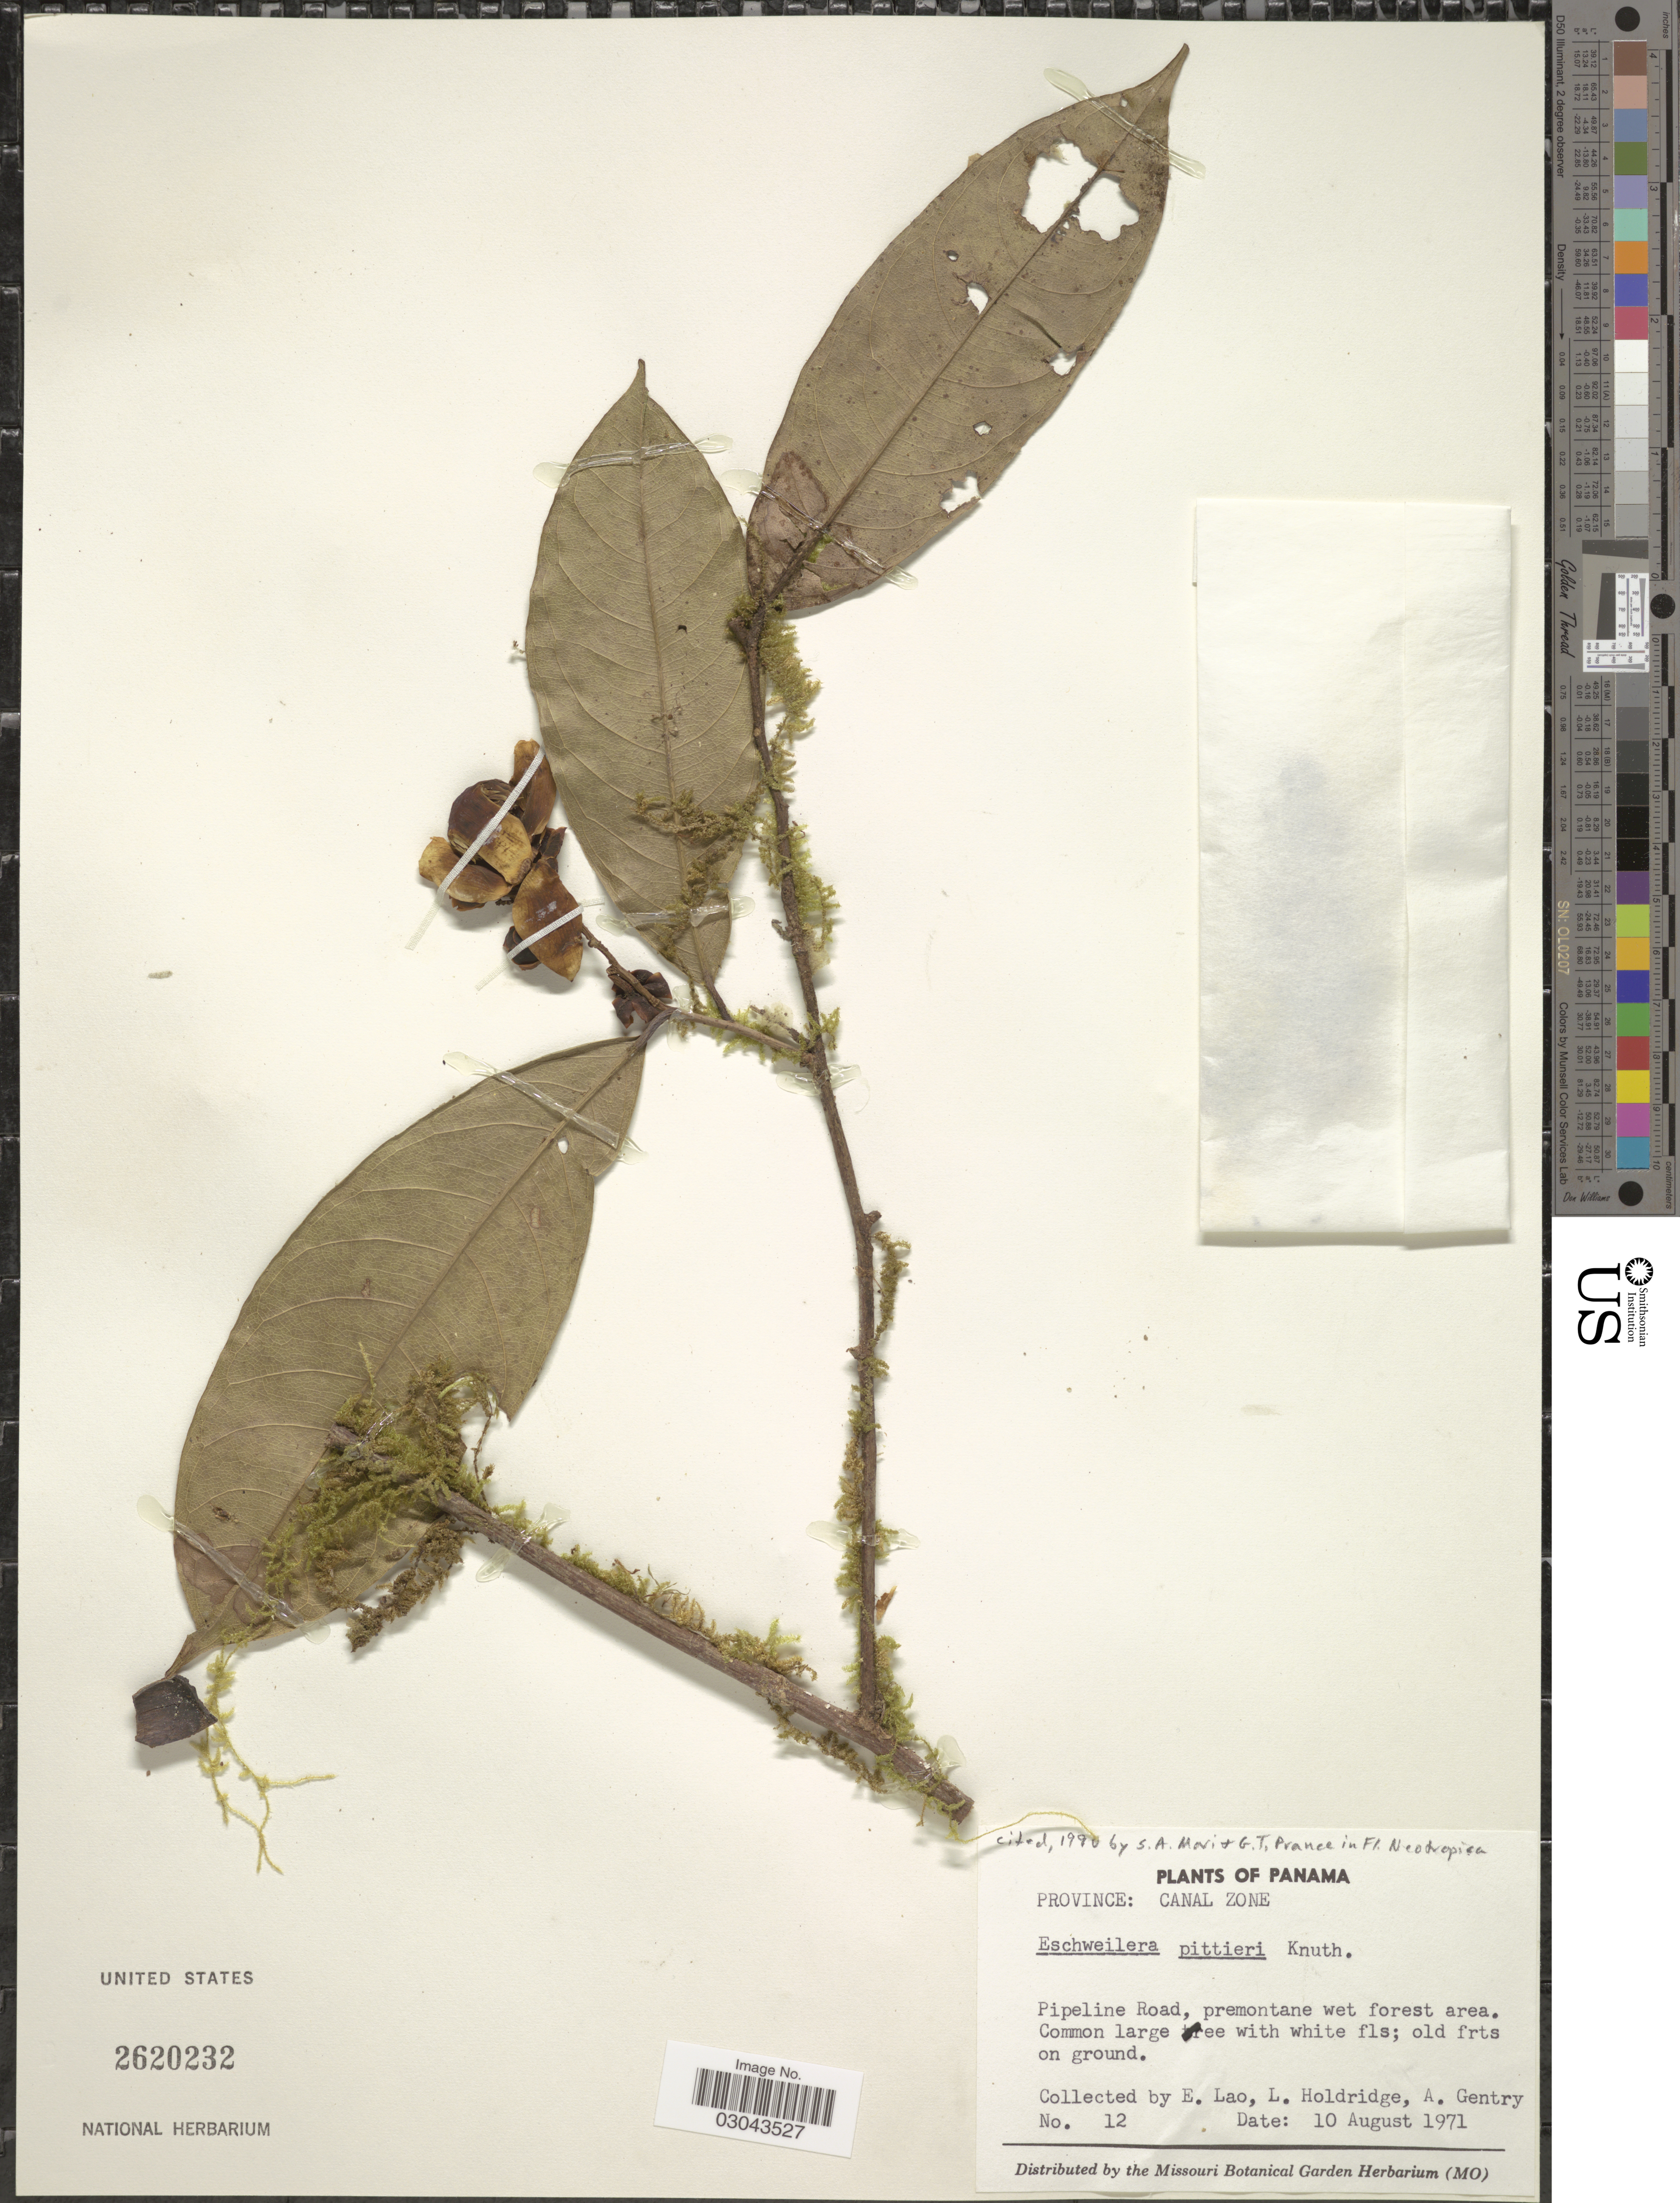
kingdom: Plantae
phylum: Tracheophyta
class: Magnoliopsida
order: Ericales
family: Lecythidaceae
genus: Eschweilera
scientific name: Eschweilera pittieri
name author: R. Knuth in Engl.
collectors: E. Lao, L. Holdridge & A. H. Gentry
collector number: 12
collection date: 1971-08-10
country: Panama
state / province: Colón / Panamá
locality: Province: Canal Zone, Pipeline Road, premontane wet forest area.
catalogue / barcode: US 2620232